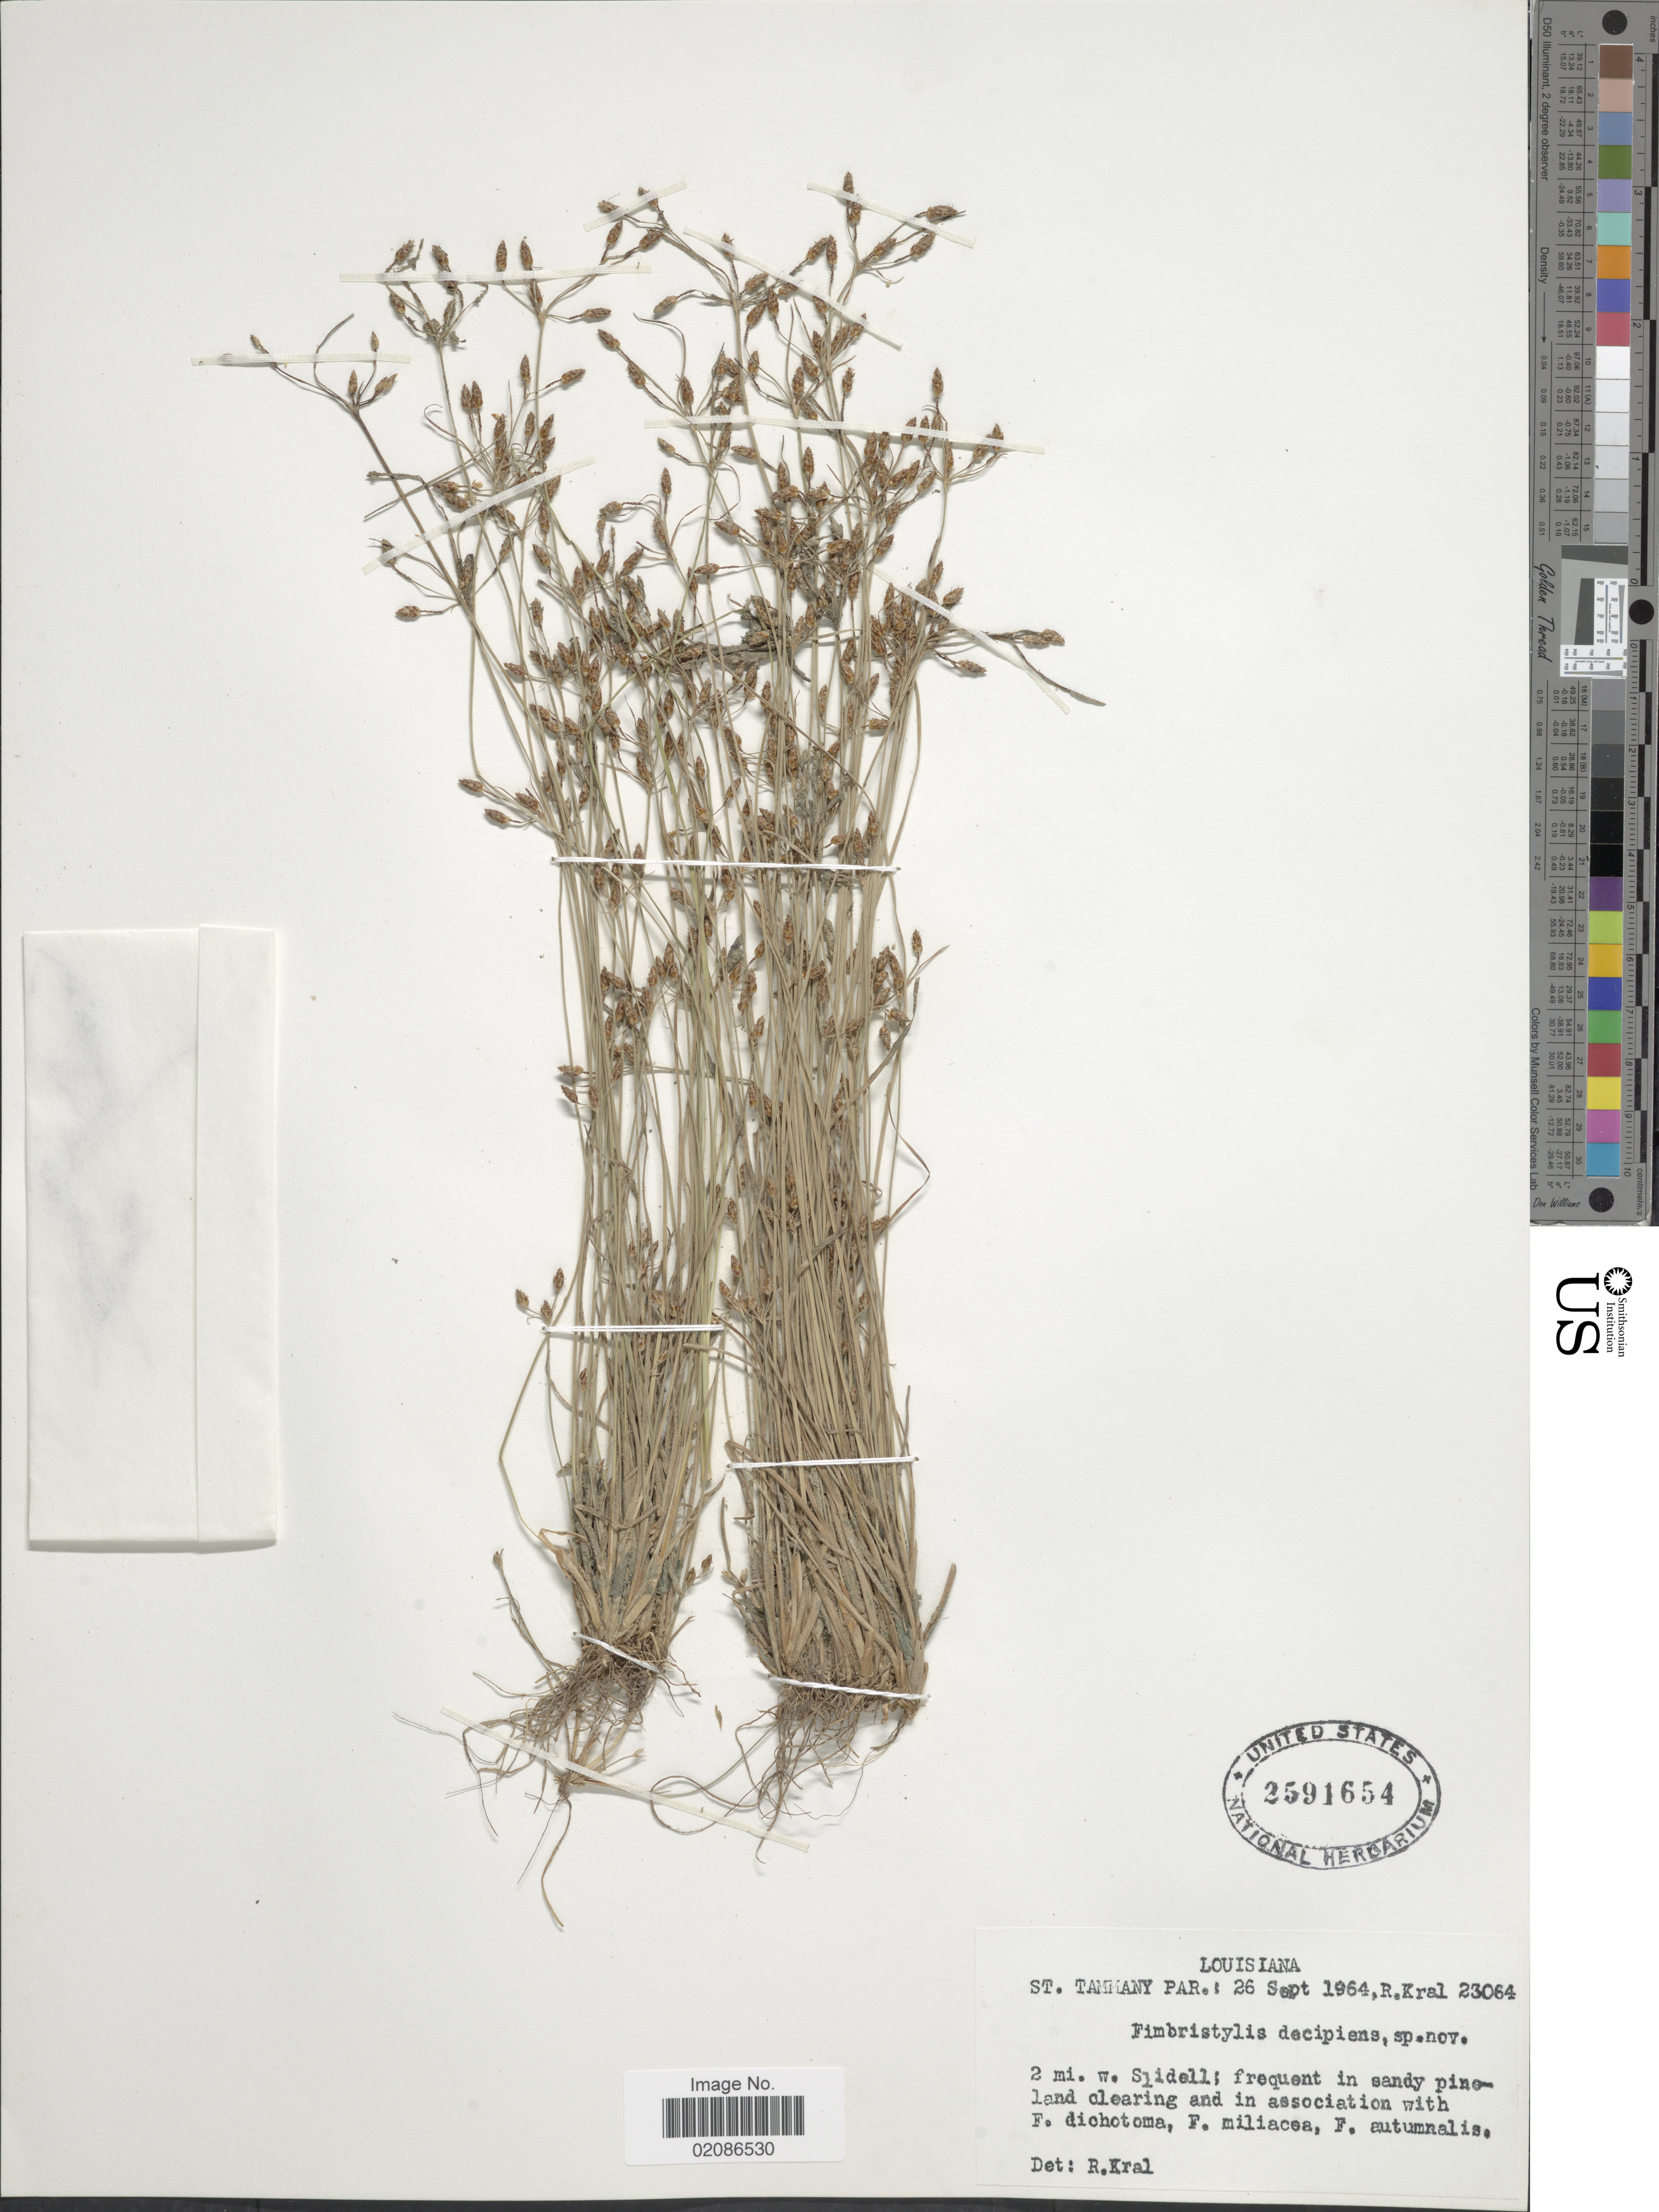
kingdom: Plantae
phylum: Tracheophyta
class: Liliopsida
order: Poales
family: Cyperaceae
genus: Fimbristylis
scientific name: Fimbristylis decipiens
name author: Kral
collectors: R. Kral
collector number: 23064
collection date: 1964-09-26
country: United States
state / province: Louisiana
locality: St Tammany Par; 2 mi w Slidell; frequent in sandy pineland clearing and in association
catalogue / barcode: US 2591654